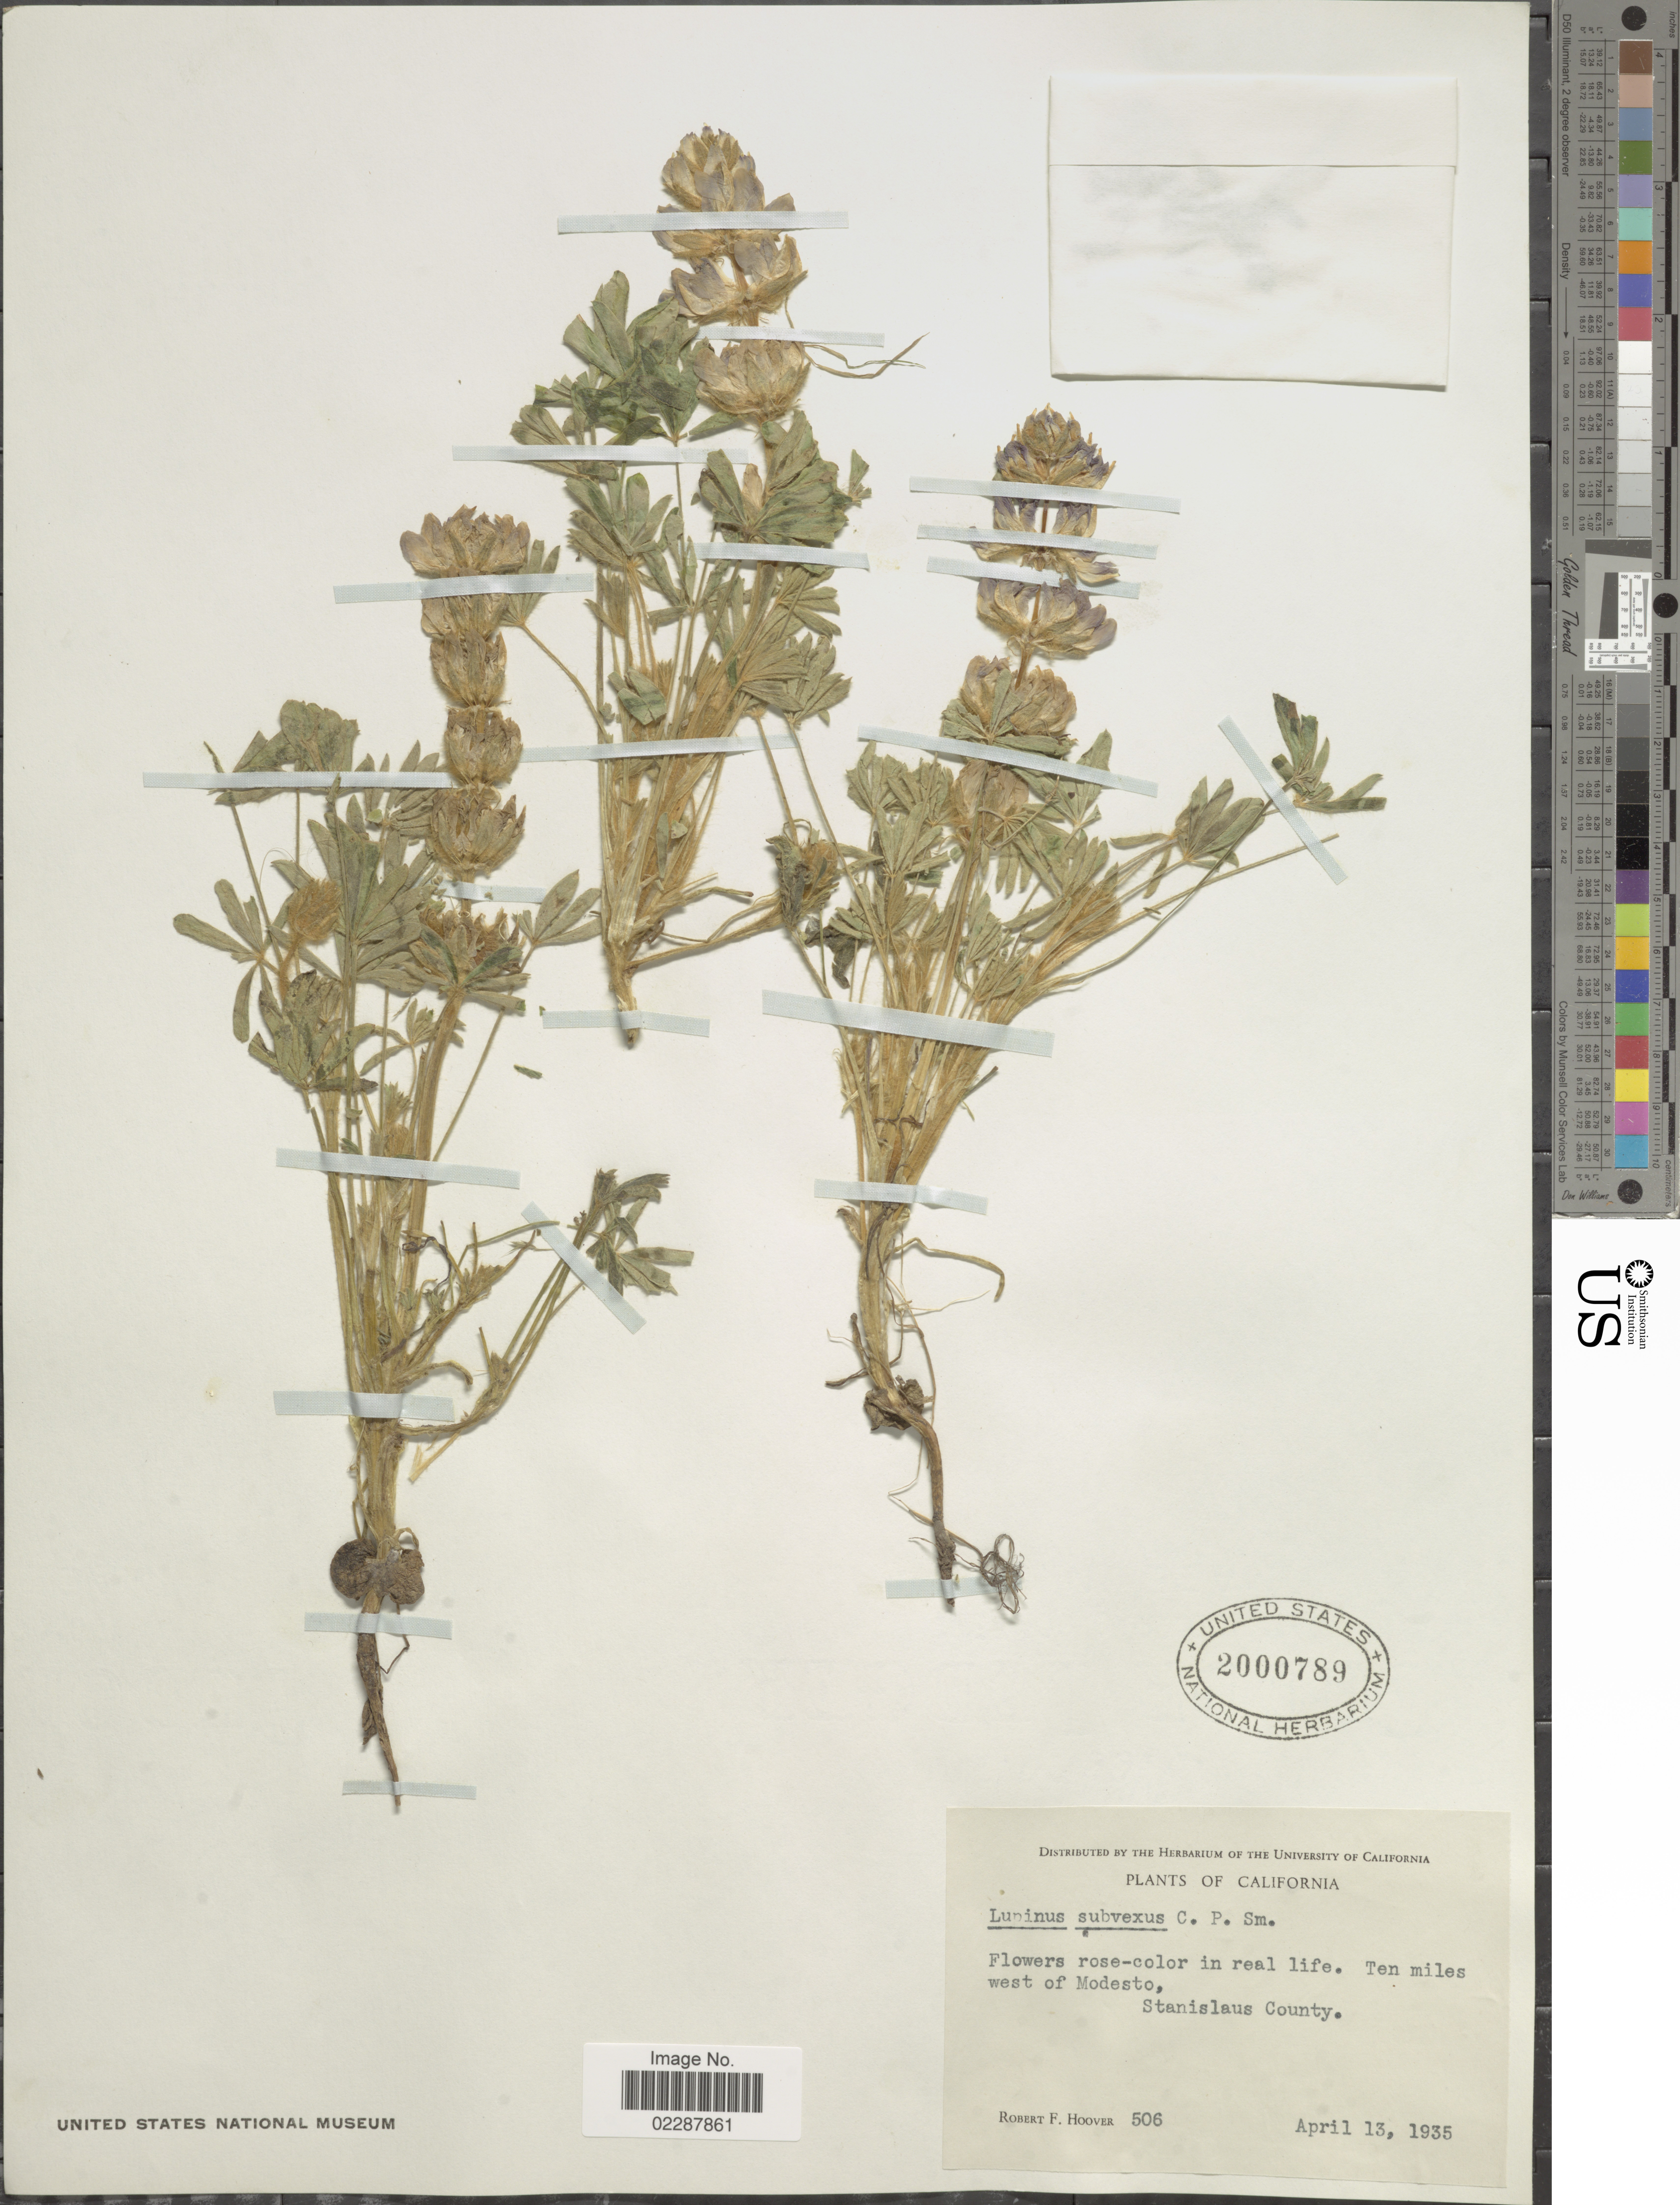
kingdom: Plantae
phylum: Tracheophyta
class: Magnoliopsida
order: Fabales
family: Fabaceae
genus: Lupinus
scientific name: Lupinus subvexus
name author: C.P. Sm.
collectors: R. F. Hoover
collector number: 506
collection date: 1935-04-13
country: United States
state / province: California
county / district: Stanislaus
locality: Ten miles west of Modesto, Stanislaus County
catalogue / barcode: US 2000789